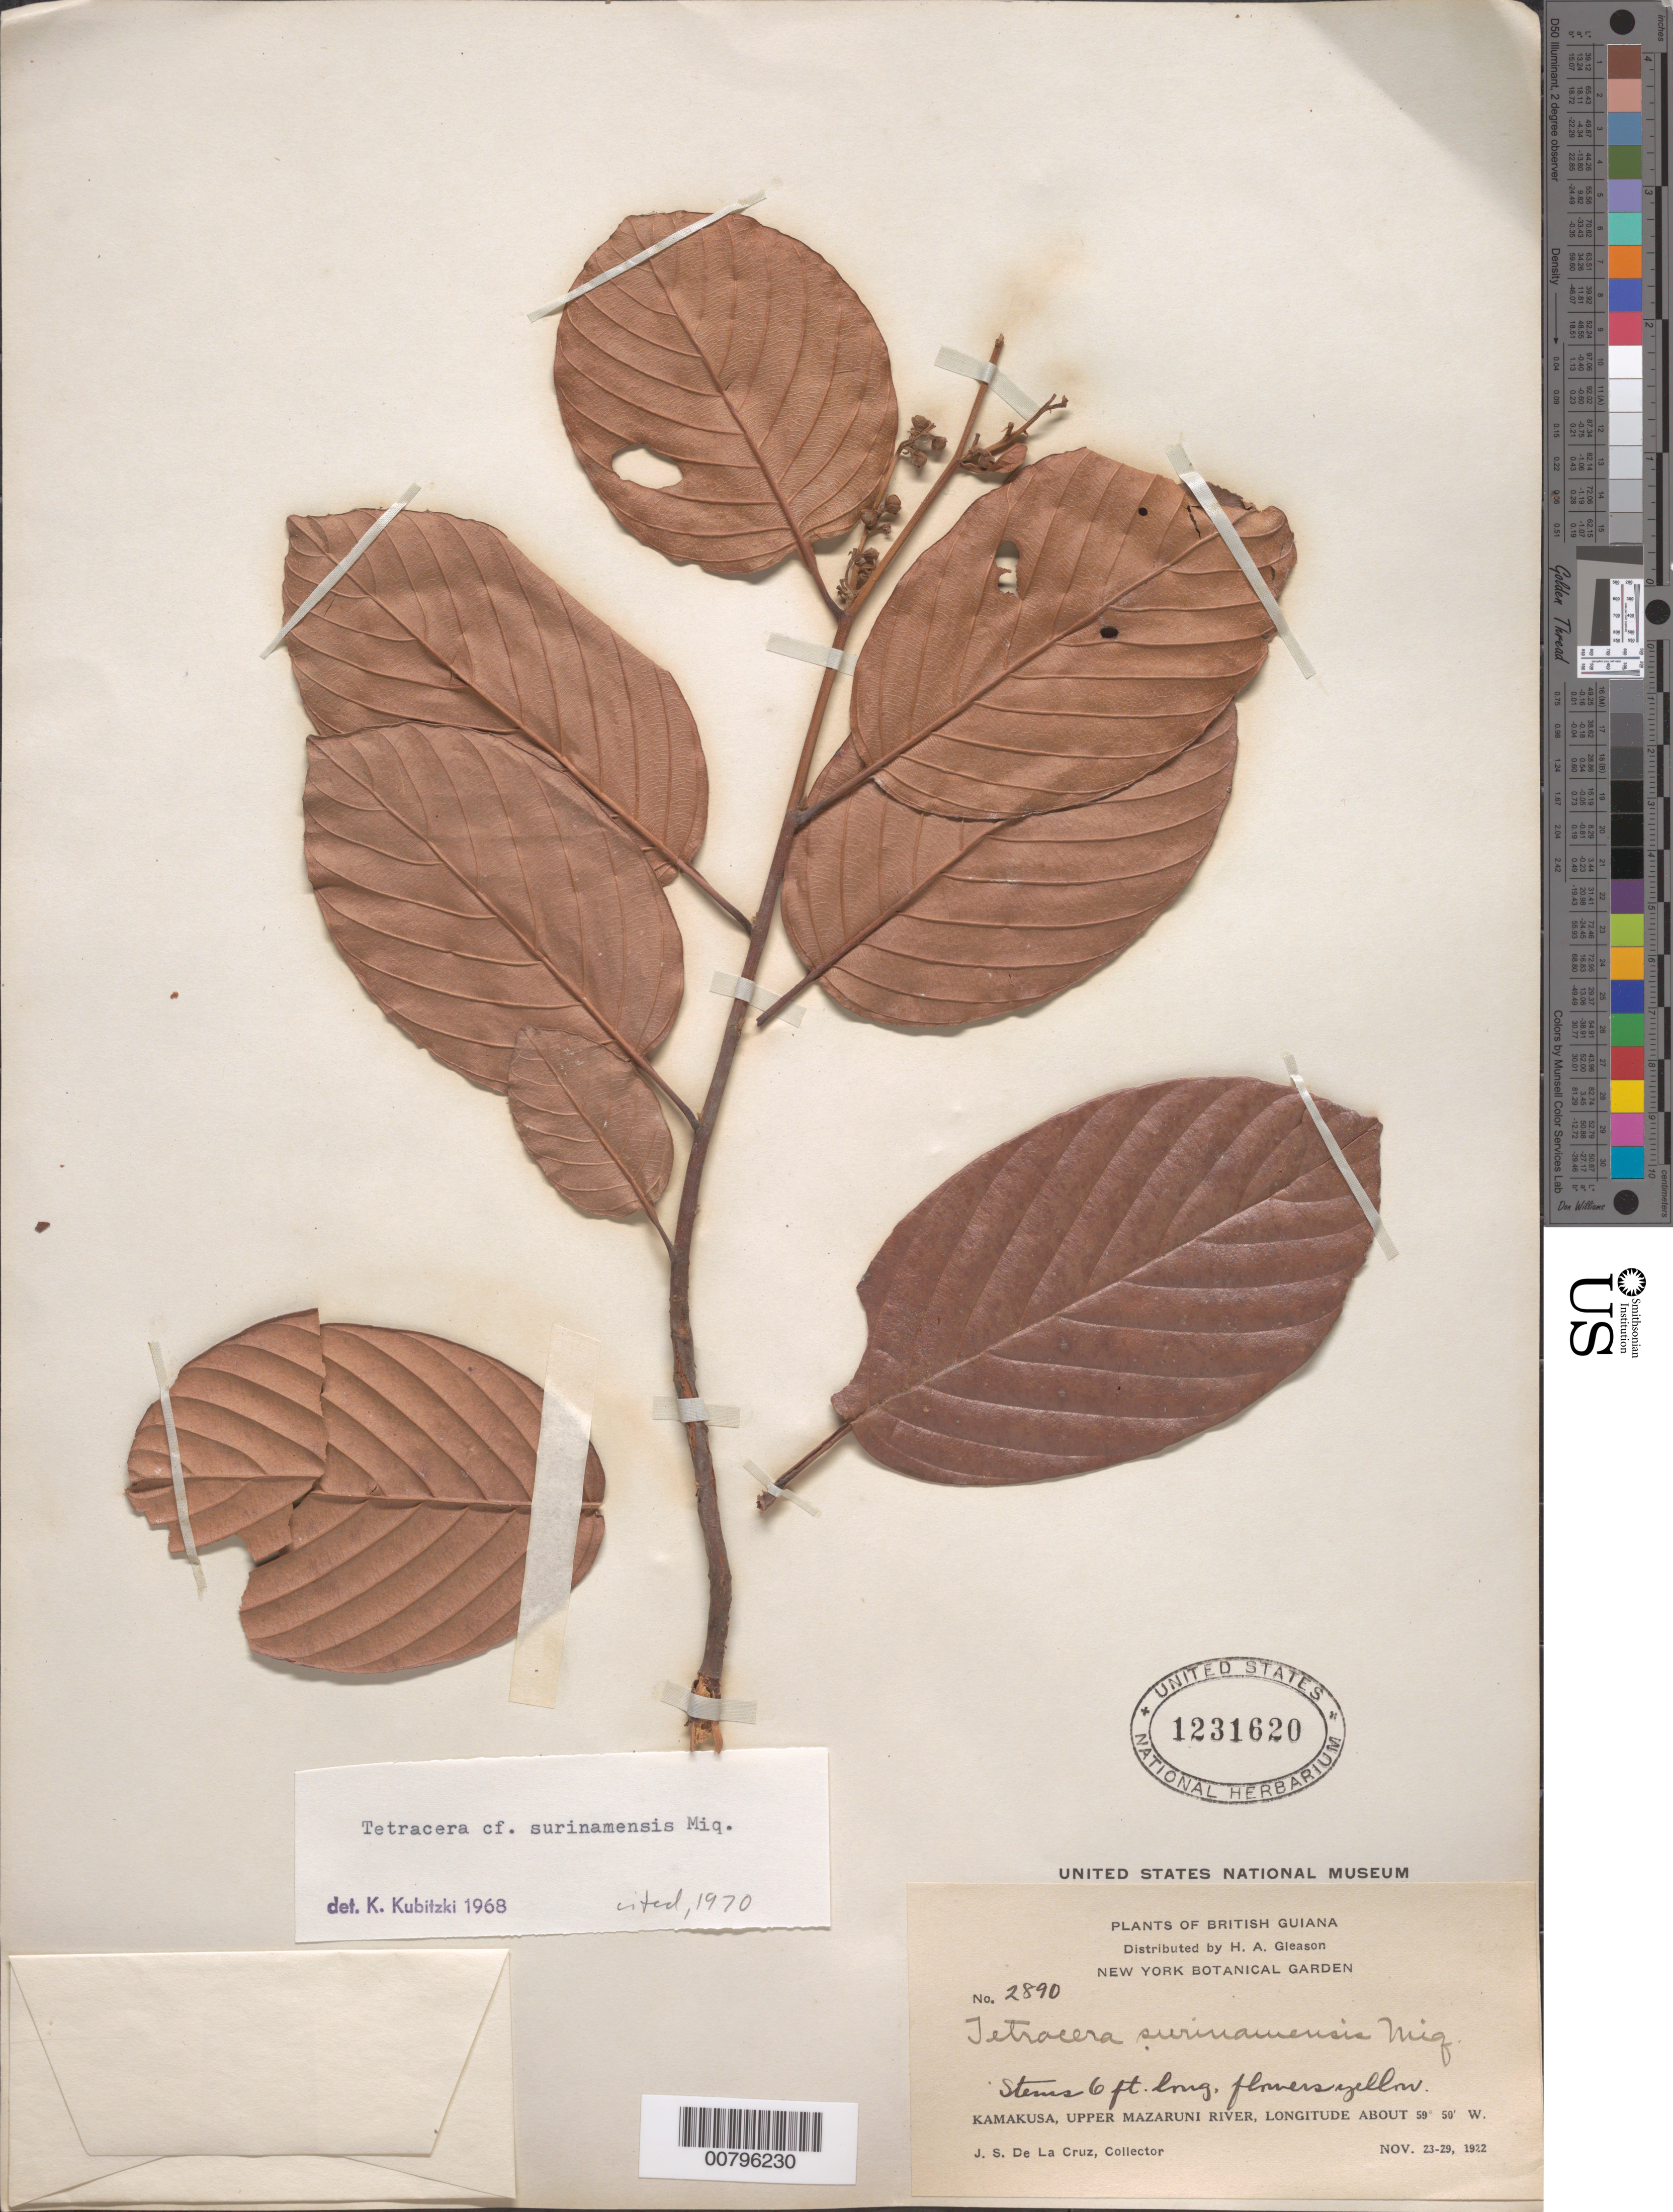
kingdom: Plantae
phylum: Tracheophyta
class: Magnoliopsida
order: Dilleniales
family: Dilleniaceae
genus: Tetracera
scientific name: Tetracera surinamensis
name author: Miq.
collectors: J. S. de la Cruz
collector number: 2890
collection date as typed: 23-Nov-22 to 29-Nov-22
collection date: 1922-11-23/1922-11-29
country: Guyana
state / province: Cuyuni-Mazaruni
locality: Kamakusa, Upper Mazaruni R.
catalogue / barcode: US 1231620